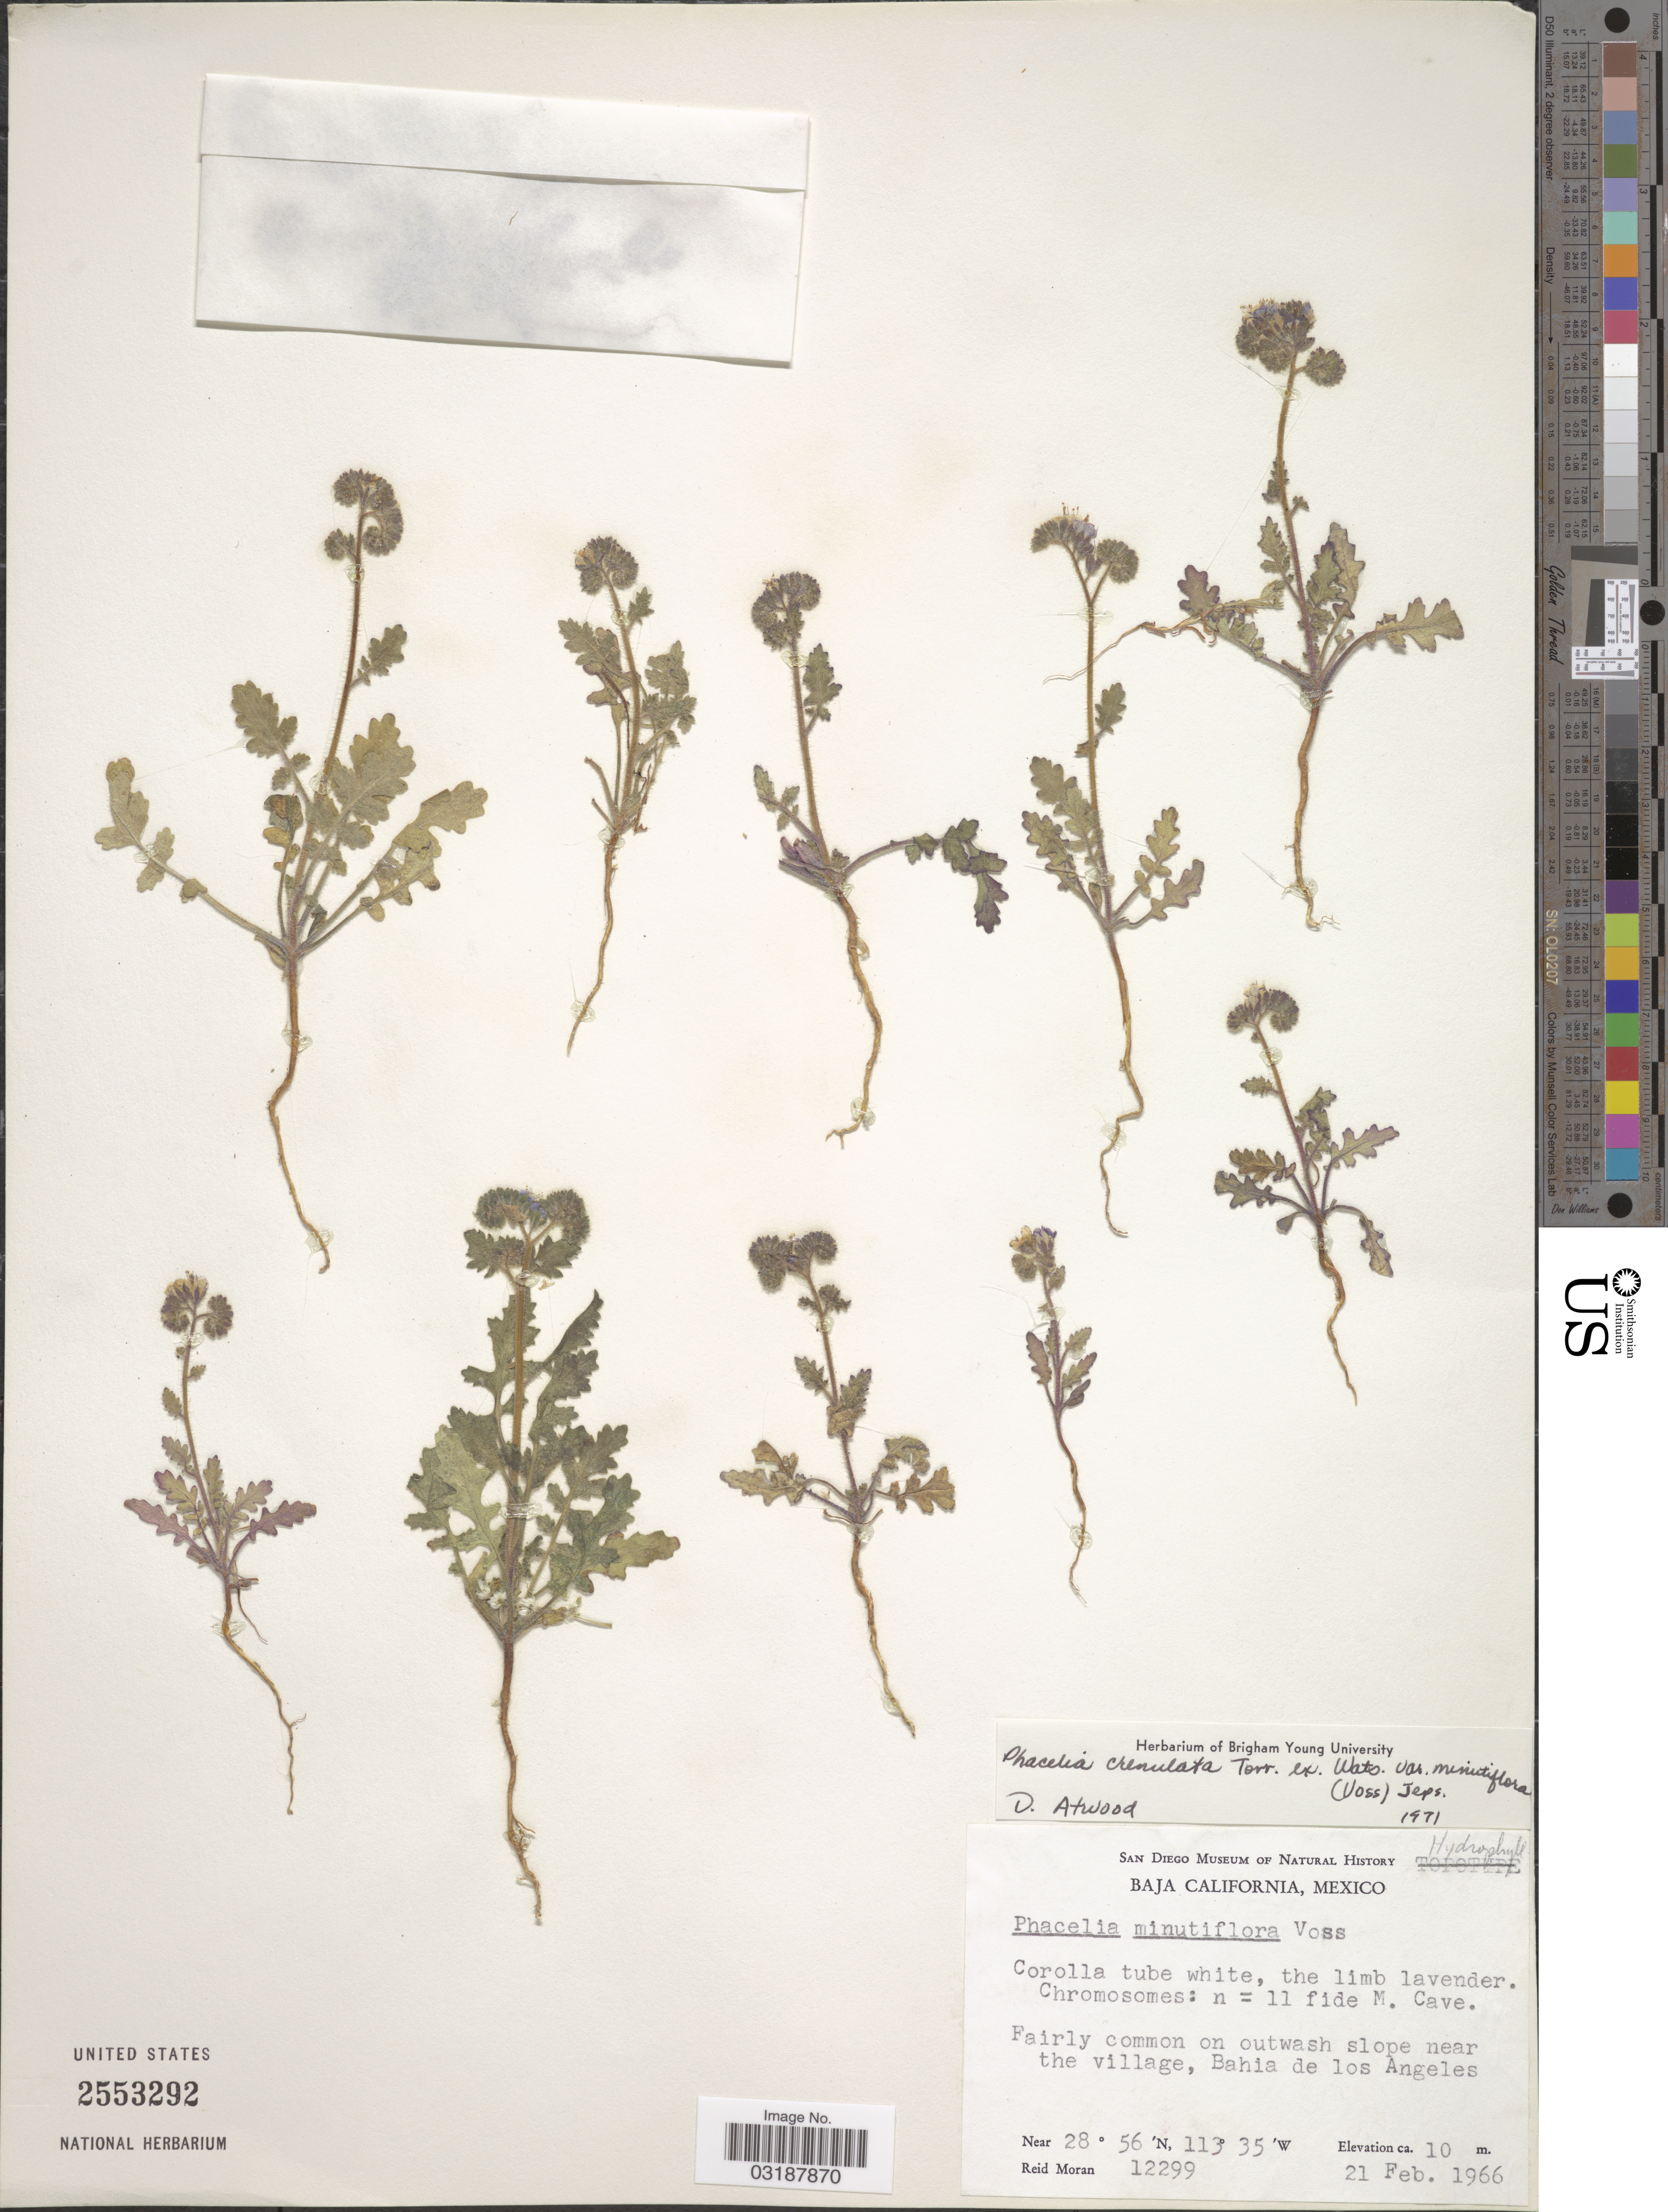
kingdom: Plantae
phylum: Tracheophyta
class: Magnoliopsida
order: Boraginales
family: Hydrophyllaceae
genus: Phacelia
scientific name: Phacelia crenulata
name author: Torr. ex S. Watson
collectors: R. Moran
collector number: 12299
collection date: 1966-02-21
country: Mexico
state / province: Baja California Norte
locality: Fairly common on outwash slopes near the village, Bahia de los Angeles.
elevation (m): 10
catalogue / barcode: US 2553292